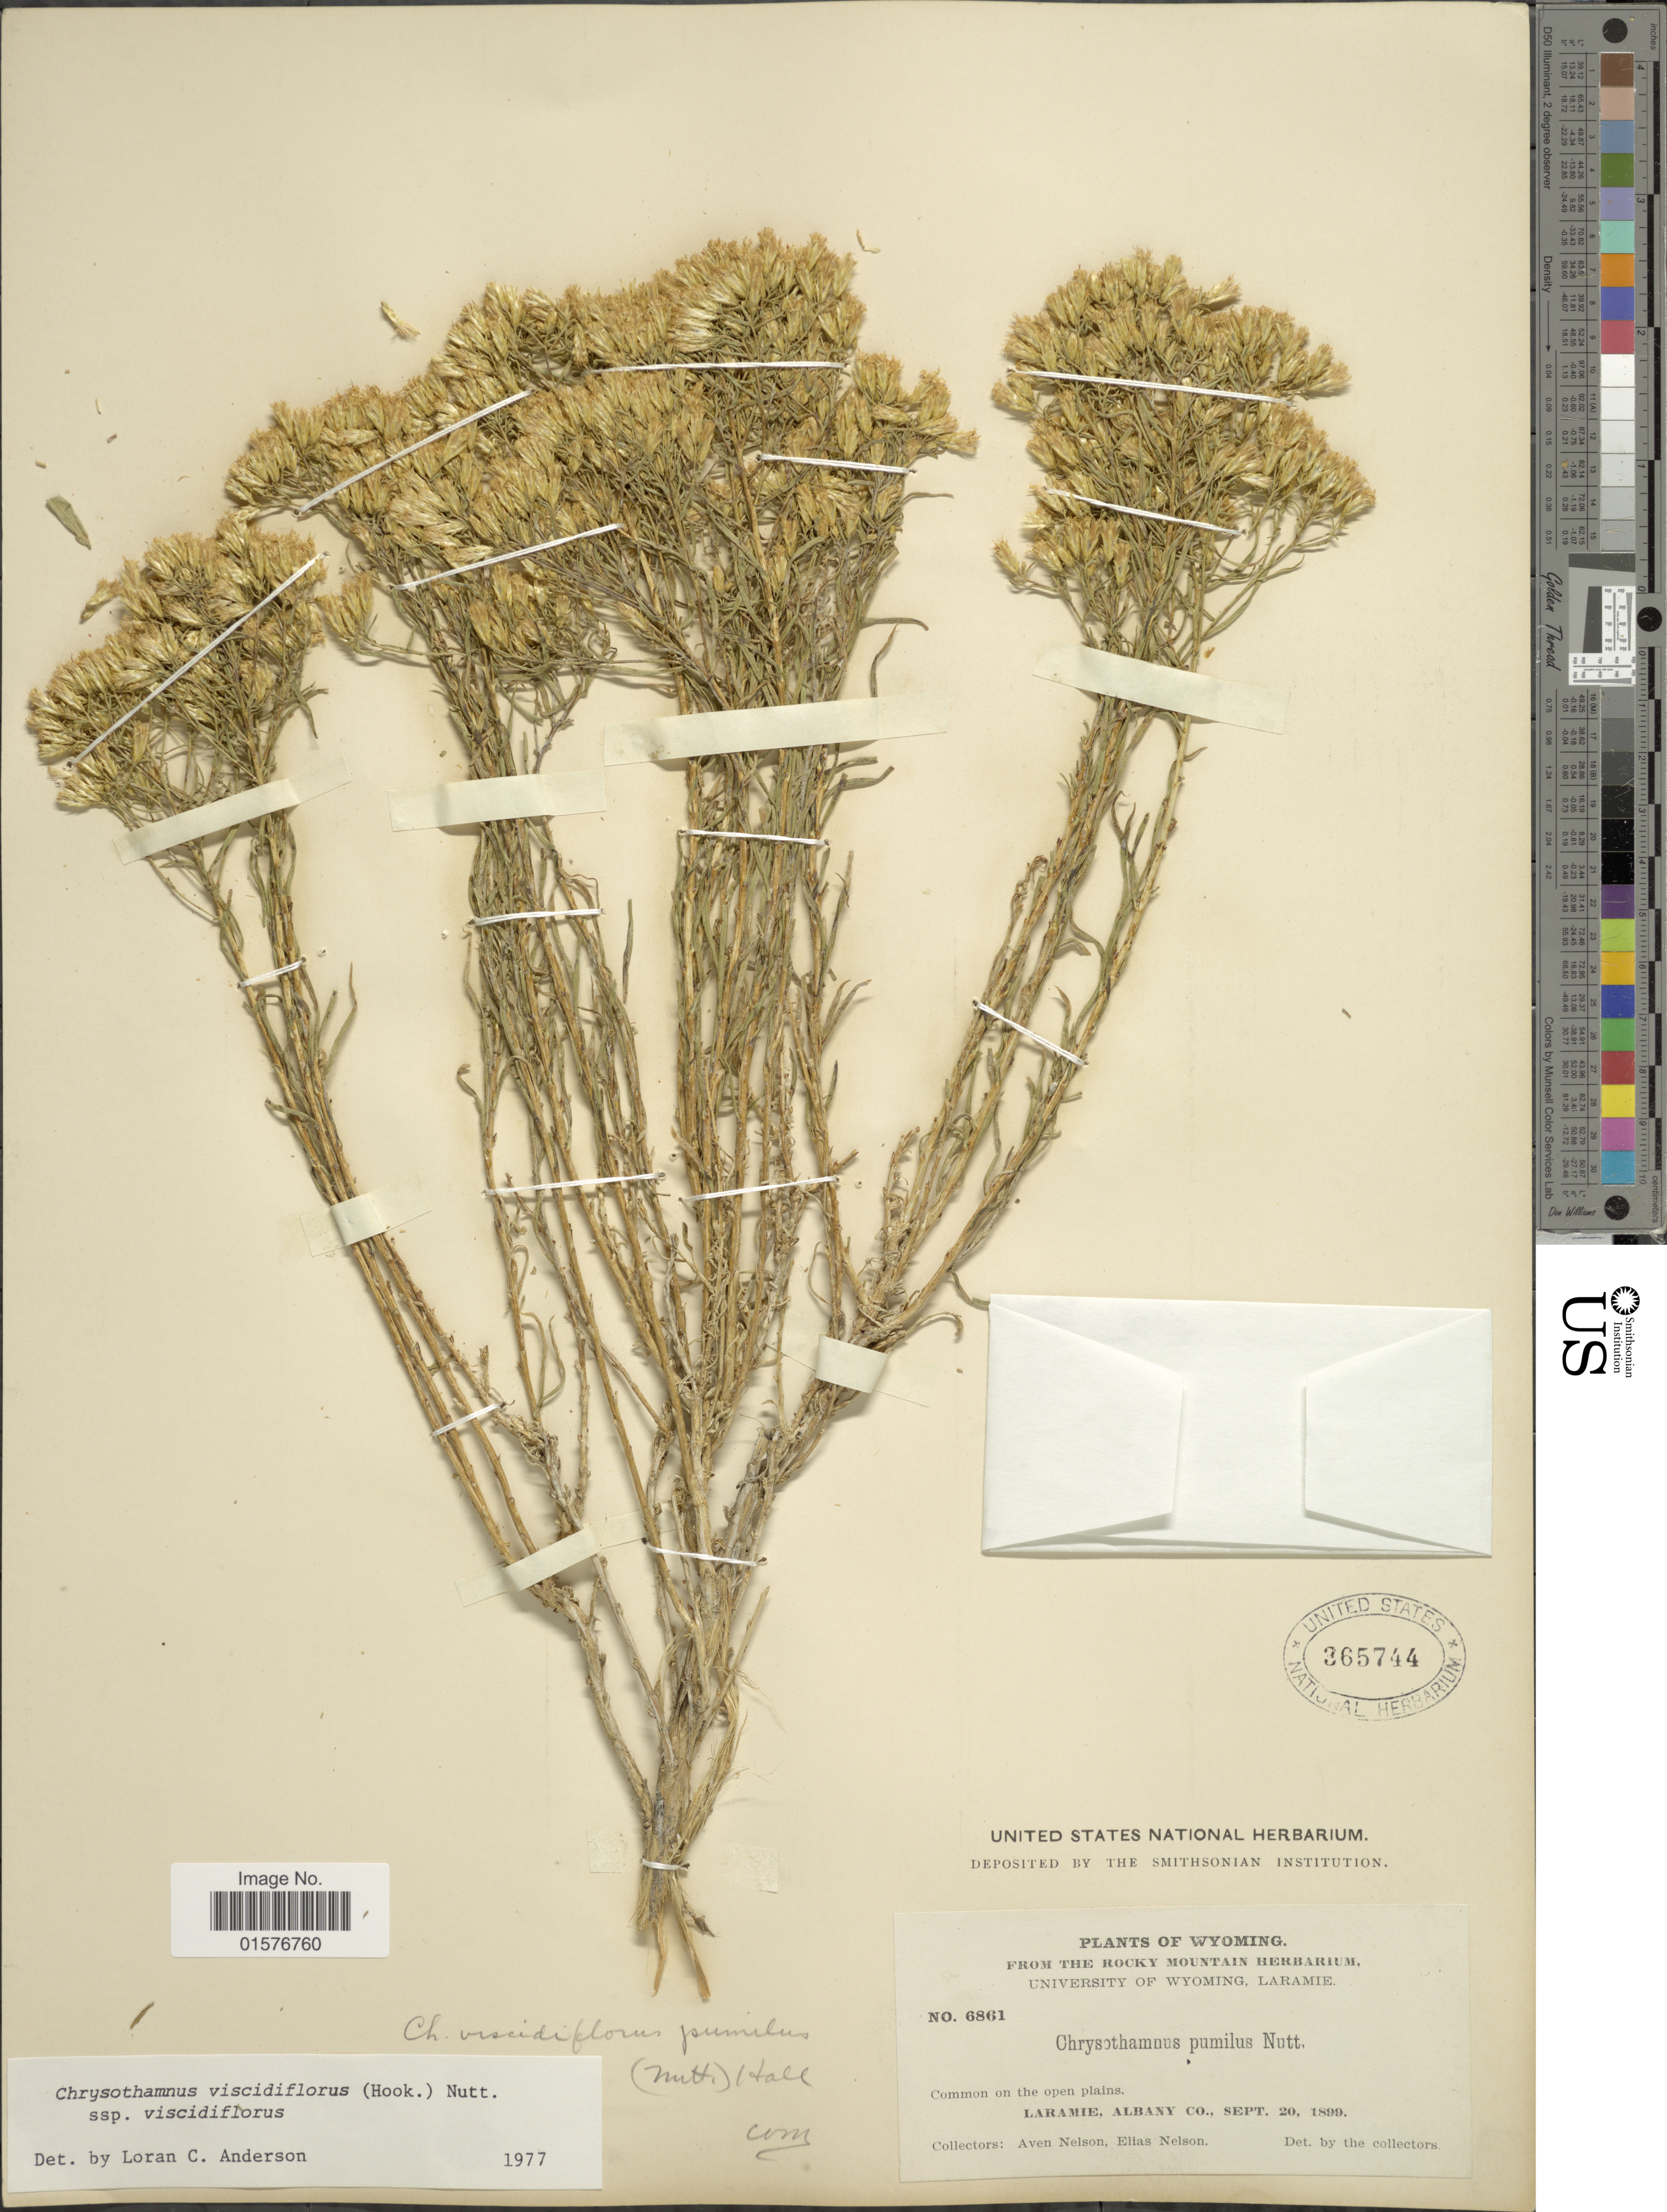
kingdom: Plantae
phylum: Tracheophyta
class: Magnoliopsida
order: Asterales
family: Asteraceae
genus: Chrysothamnus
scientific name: Chrysothamnus viscidiflorus subsp. viscidiflorus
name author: (Hook.) Nutt.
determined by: Urbatsch, Lowell E., Curator (LSU), Louisiana State University (UNITED STATES)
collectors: A. Nelson & E. Nelson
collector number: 6861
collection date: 1899-09-20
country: United States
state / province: Wyoming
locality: Laramie, Albant Co.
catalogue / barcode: US 365744